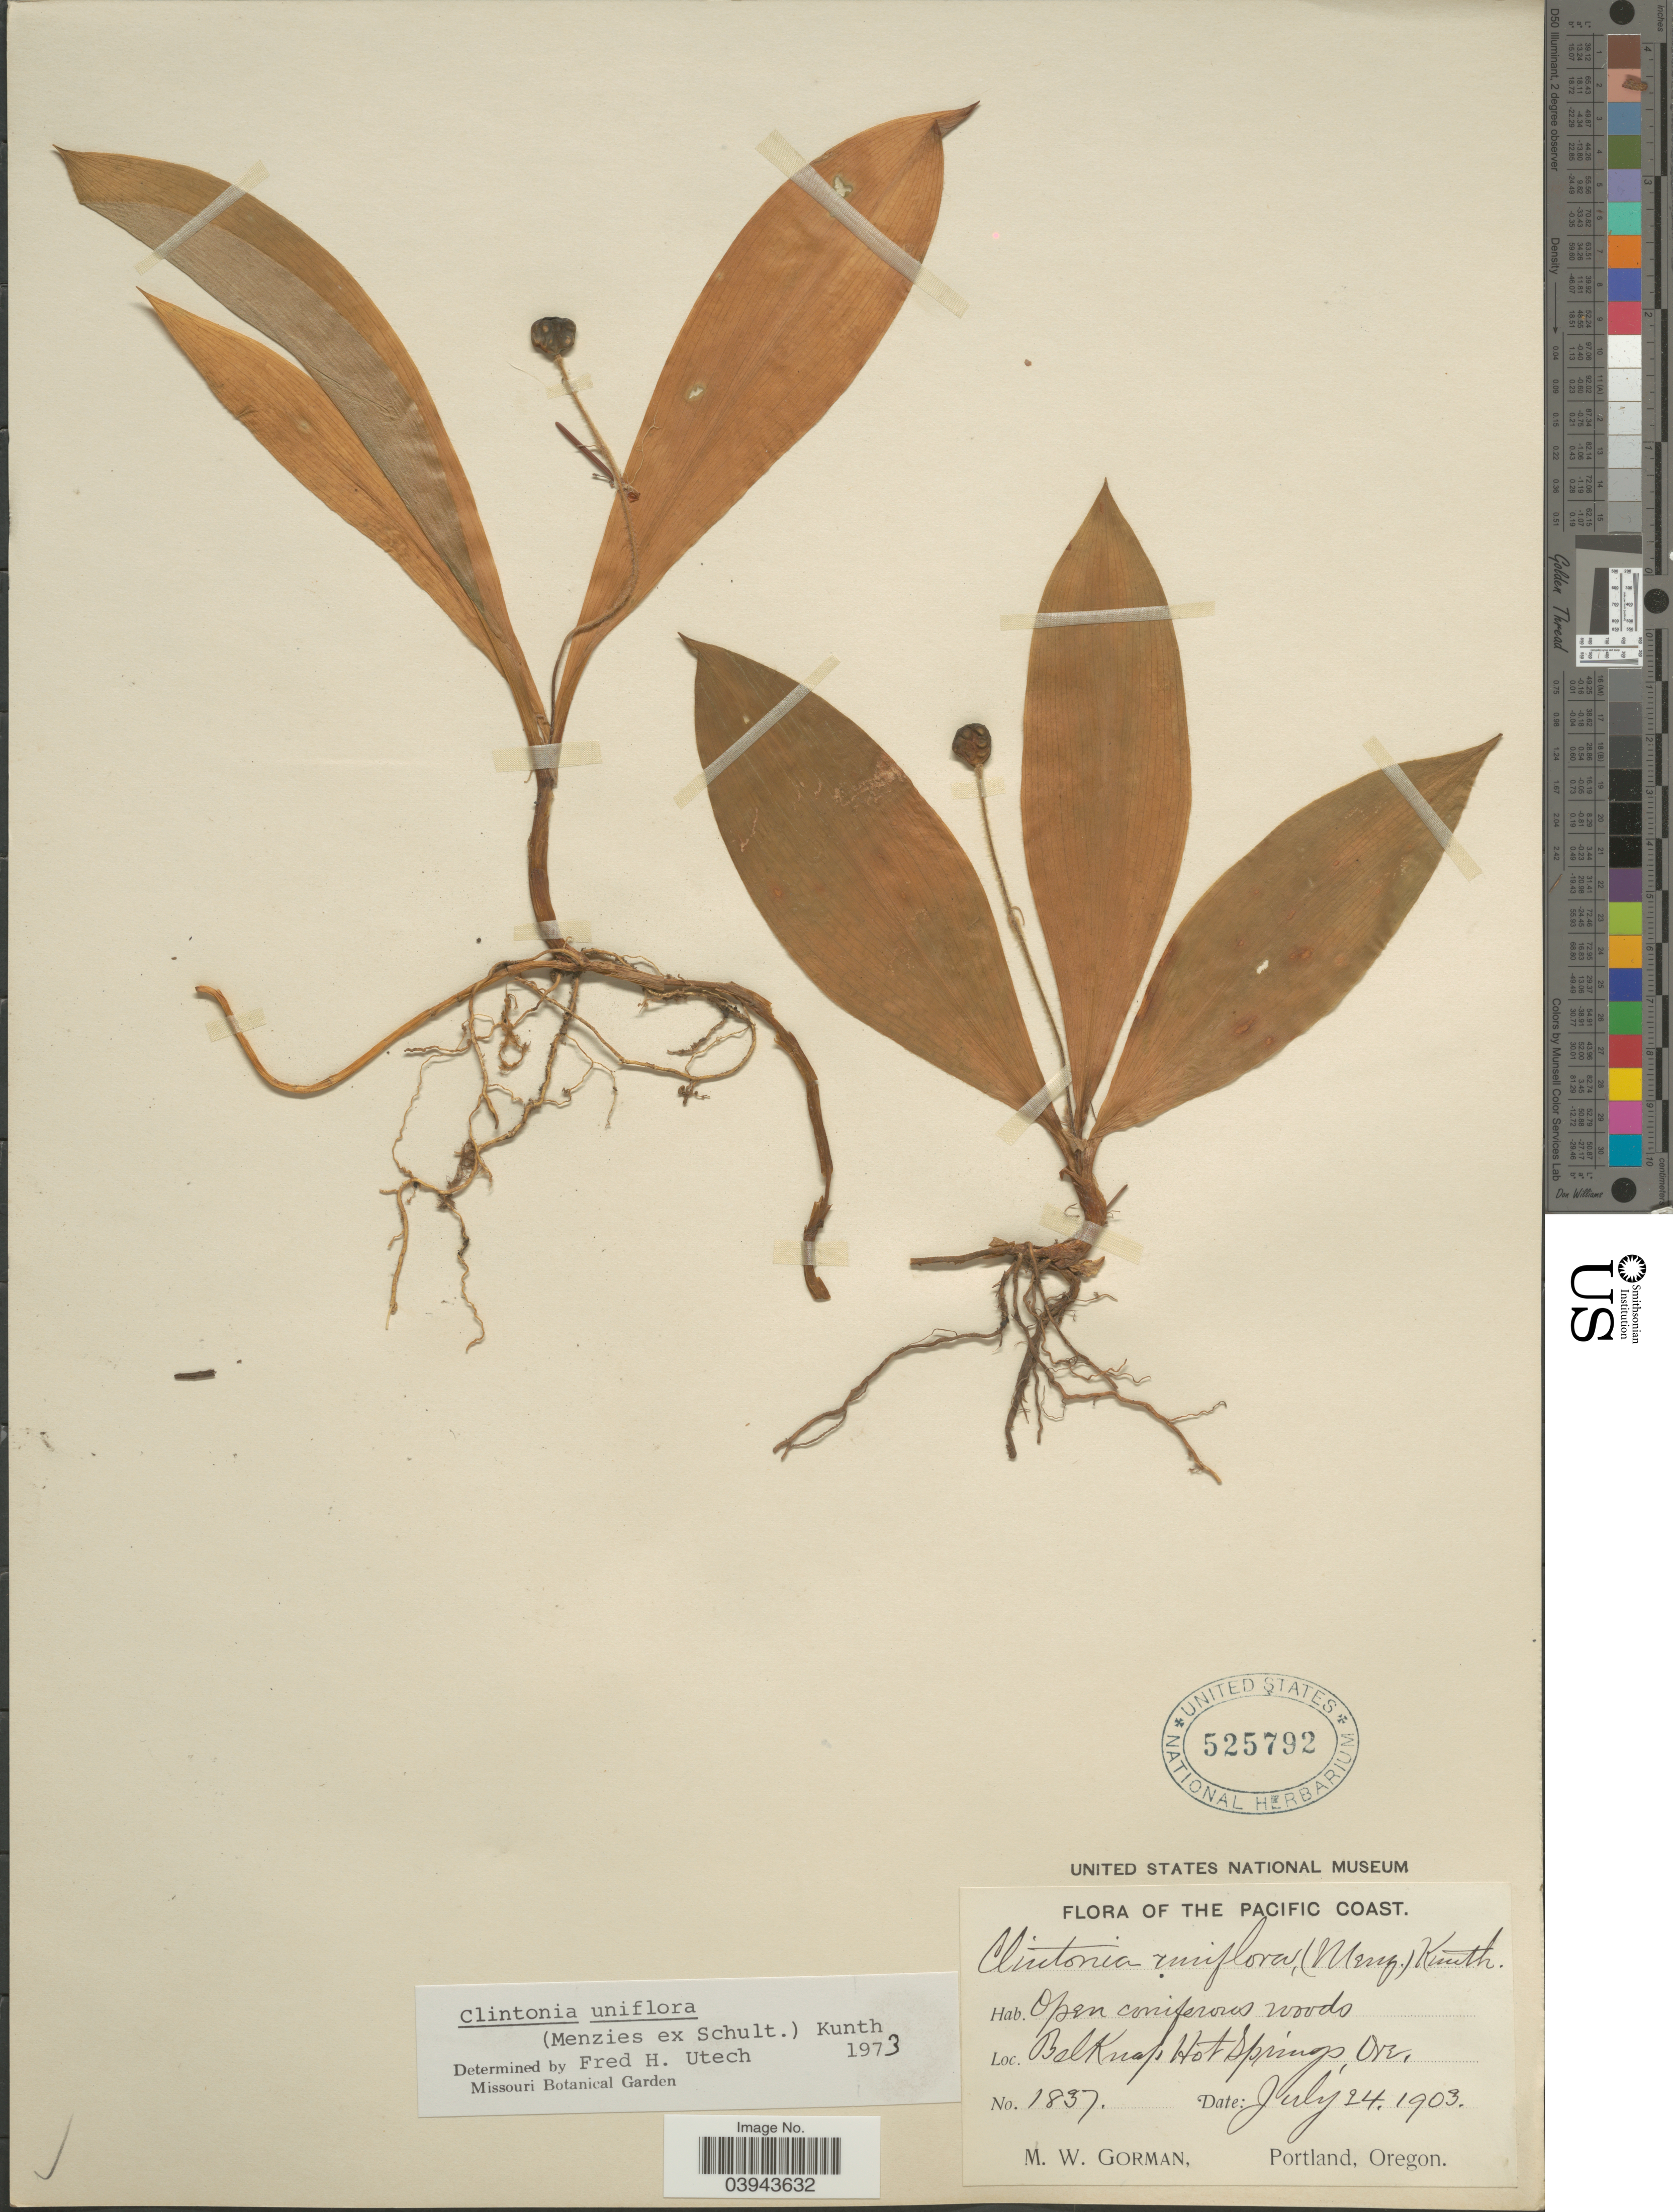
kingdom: Plantae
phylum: Tracheophyta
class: Liliopsida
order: Liliales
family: Liliaceae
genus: Clintonia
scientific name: Clintonia uniflora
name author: Kunth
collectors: M. W. Gorman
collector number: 1837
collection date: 1903-07-24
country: United States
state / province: Oregon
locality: The Pacific Coast. Belknap Hot Springs.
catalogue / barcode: US 525792